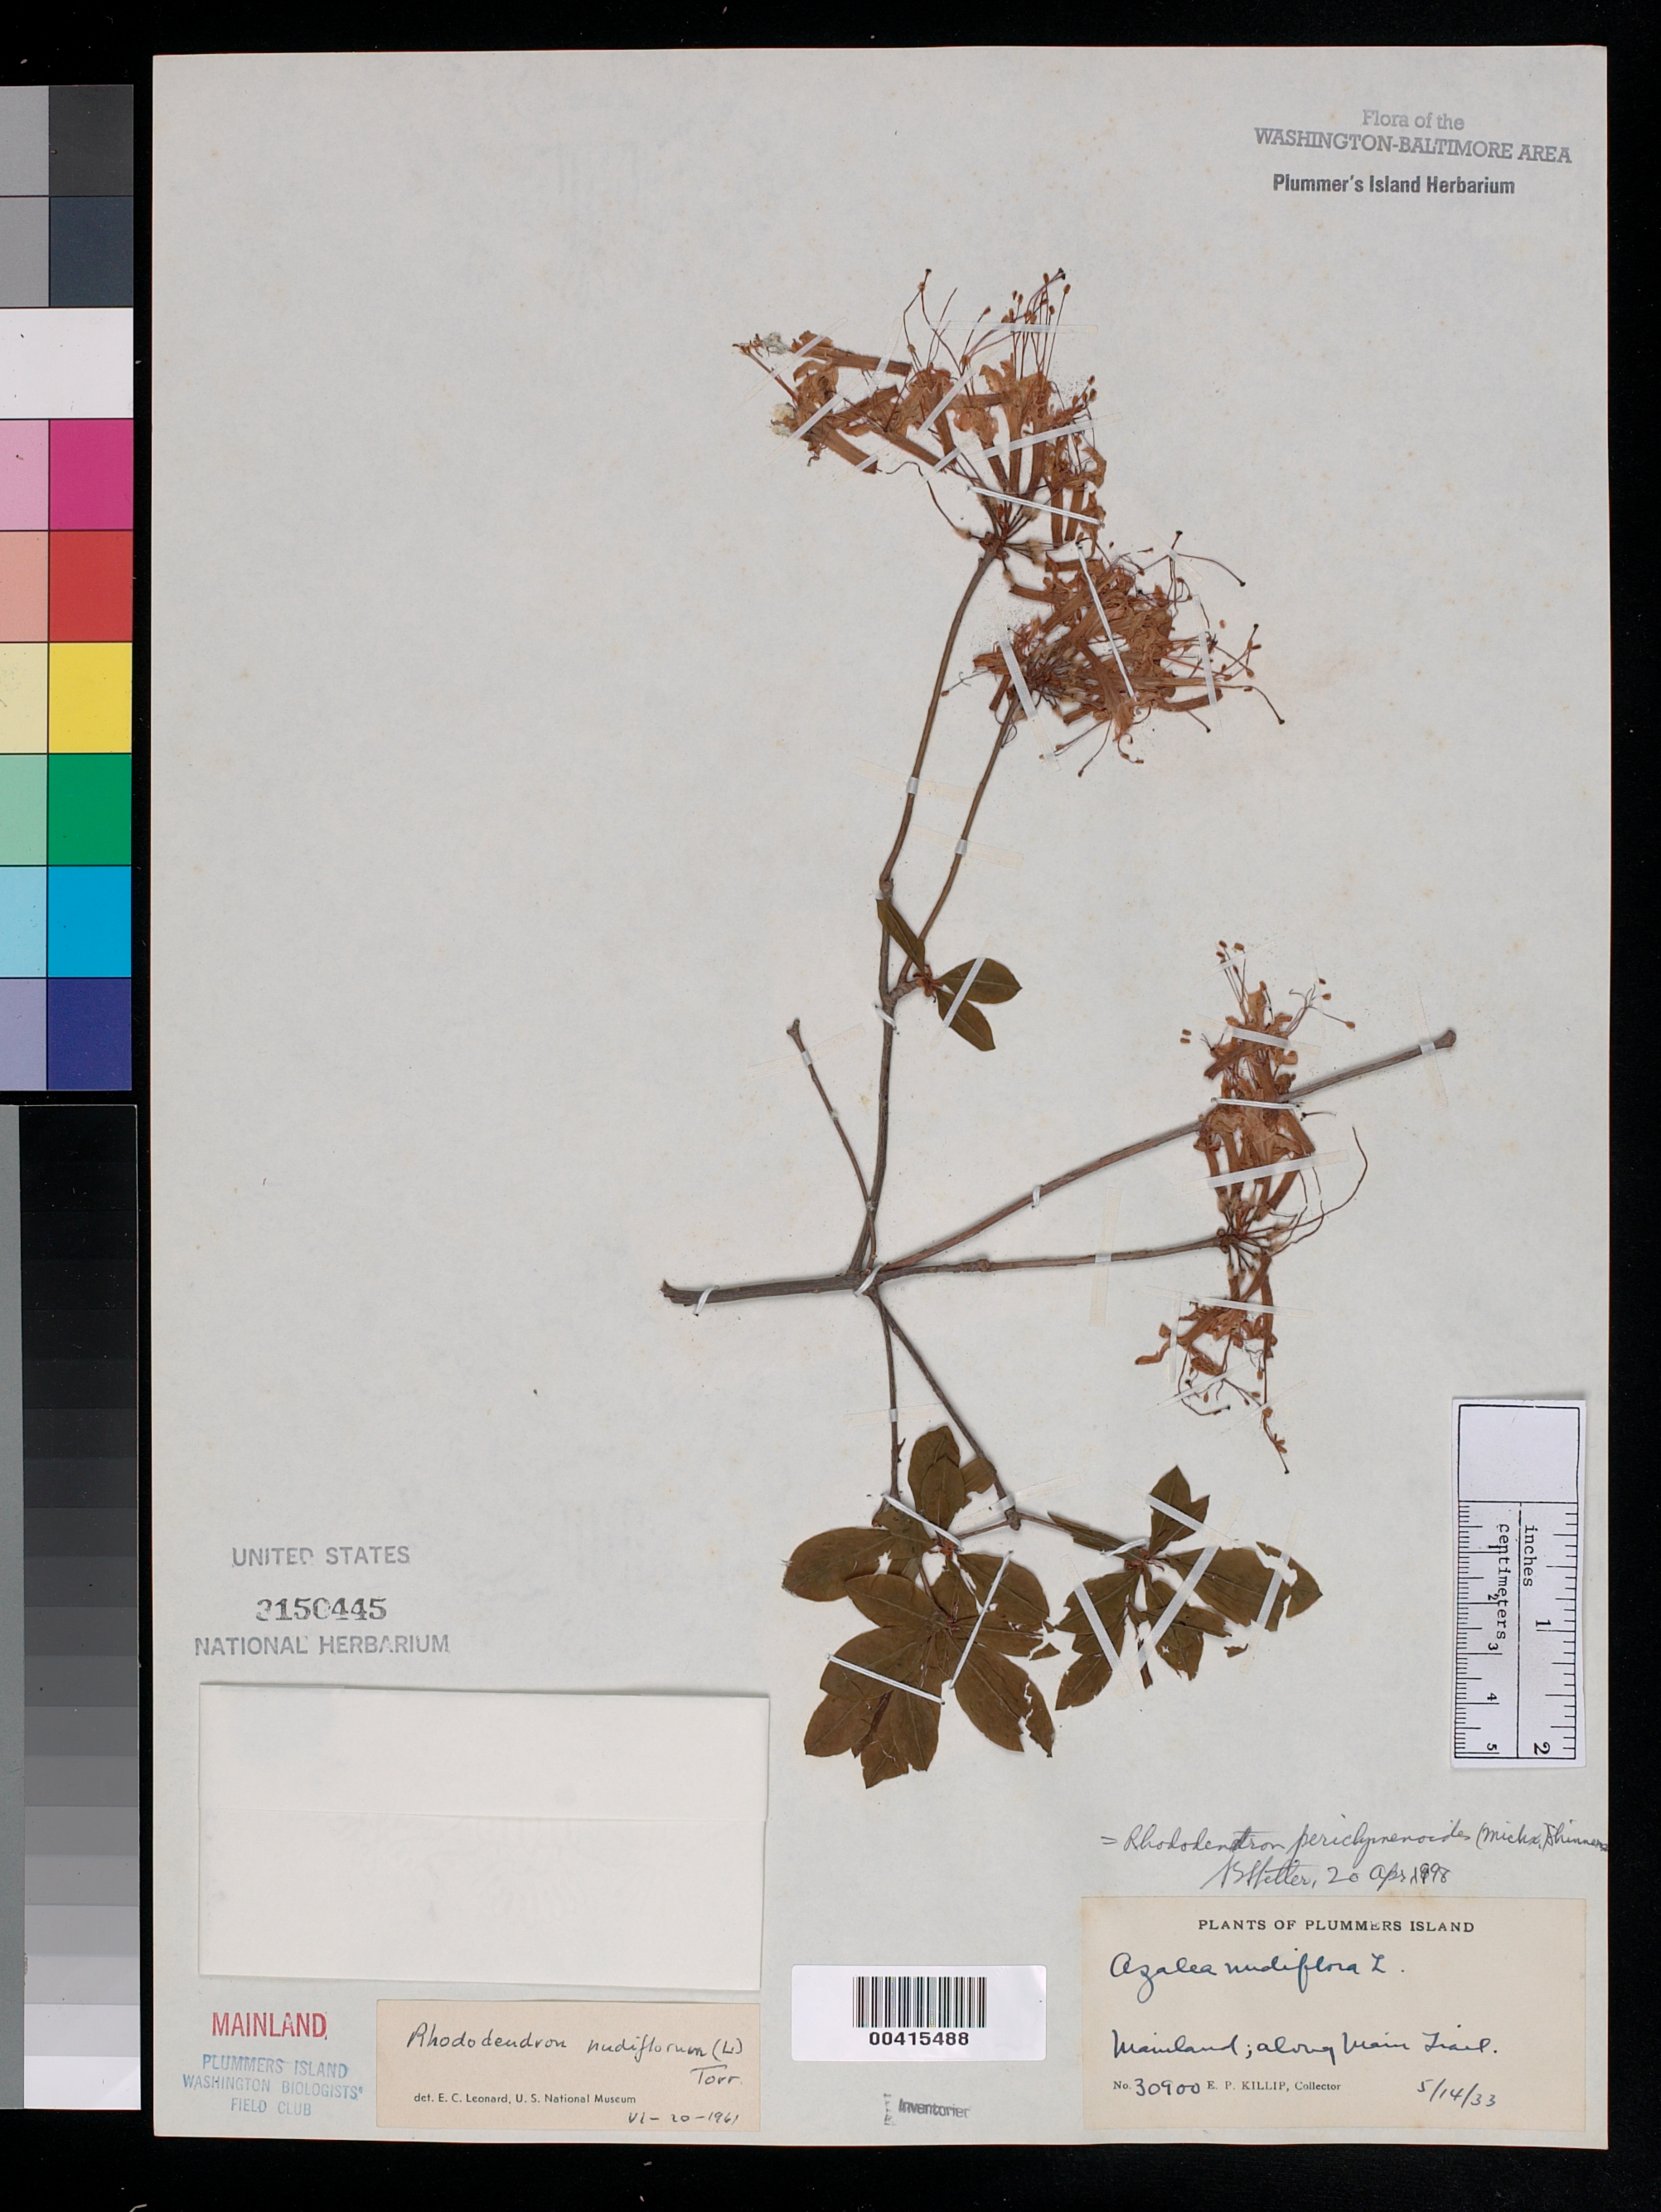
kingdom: Plantae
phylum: Tracheophyta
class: Magnoliopsida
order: Ericales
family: Ericaceae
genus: Rhododendron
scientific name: Rhododendron periclymenoides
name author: (Michx.) Shinners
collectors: E. P. Killip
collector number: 30900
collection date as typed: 14 May 1933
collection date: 1933-05-14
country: United States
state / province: Maryland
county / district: Montgomery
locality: Plummer's Island; mainland, along Main Trail Plummers Island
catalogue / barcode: US 3150445